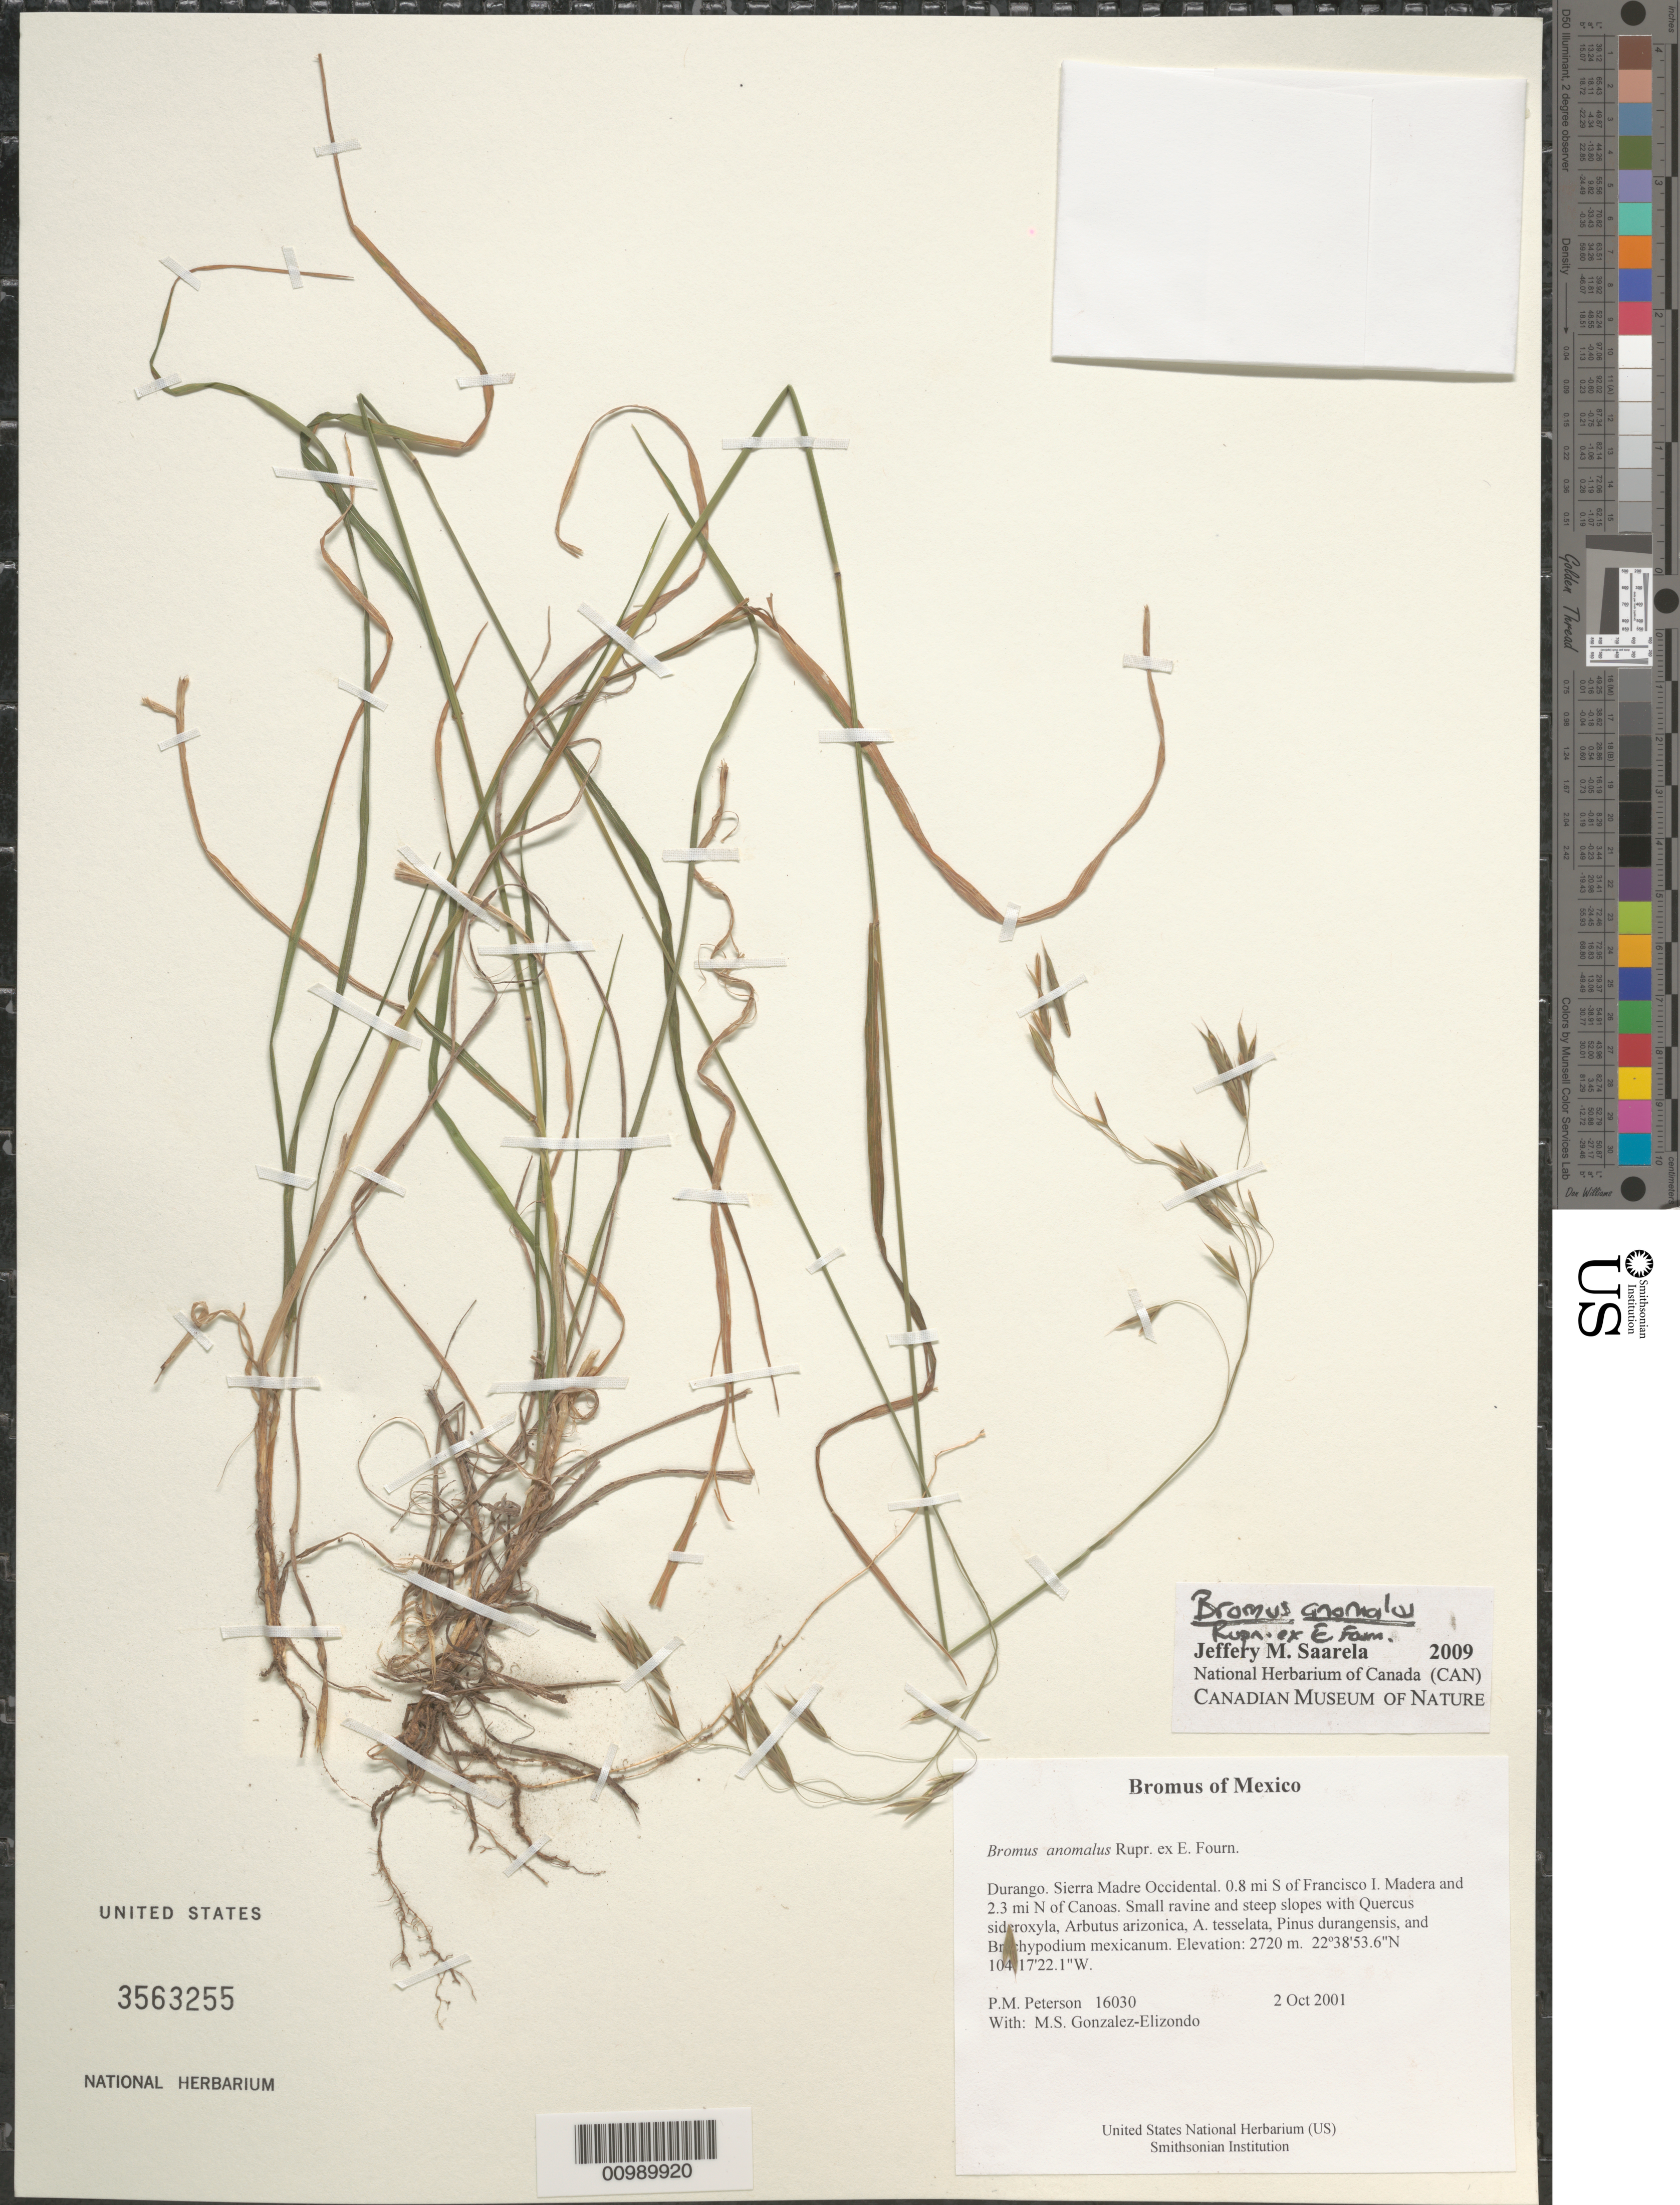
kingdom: Plantae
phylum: Tracheophyta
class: Liliopsida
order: Poales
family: Poaceae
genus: Bromus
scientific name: Bromus anomalus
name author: Rupr. ex E. Fourn.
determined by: Saarela, J. M., (CAN), Canadian Museum of Nature (CANADA)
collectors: P. M. Peterson & M. S. González-Elizondo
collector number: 16030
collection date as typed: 02 Oct 2001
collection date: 2001-10-02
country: Mexico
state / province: Durango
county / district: Sierra Madre Occidental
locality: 0.8 mi S of Francisco I. Madera and 2.3 mi N of Canoas. Small ravine and steep slopes with Quercus sideroxyla, Arbutus arizonica, A. tesselata, Pinus durangensis, and Brachypodium mexicanum.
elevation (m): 2720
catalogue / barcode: US 3563255